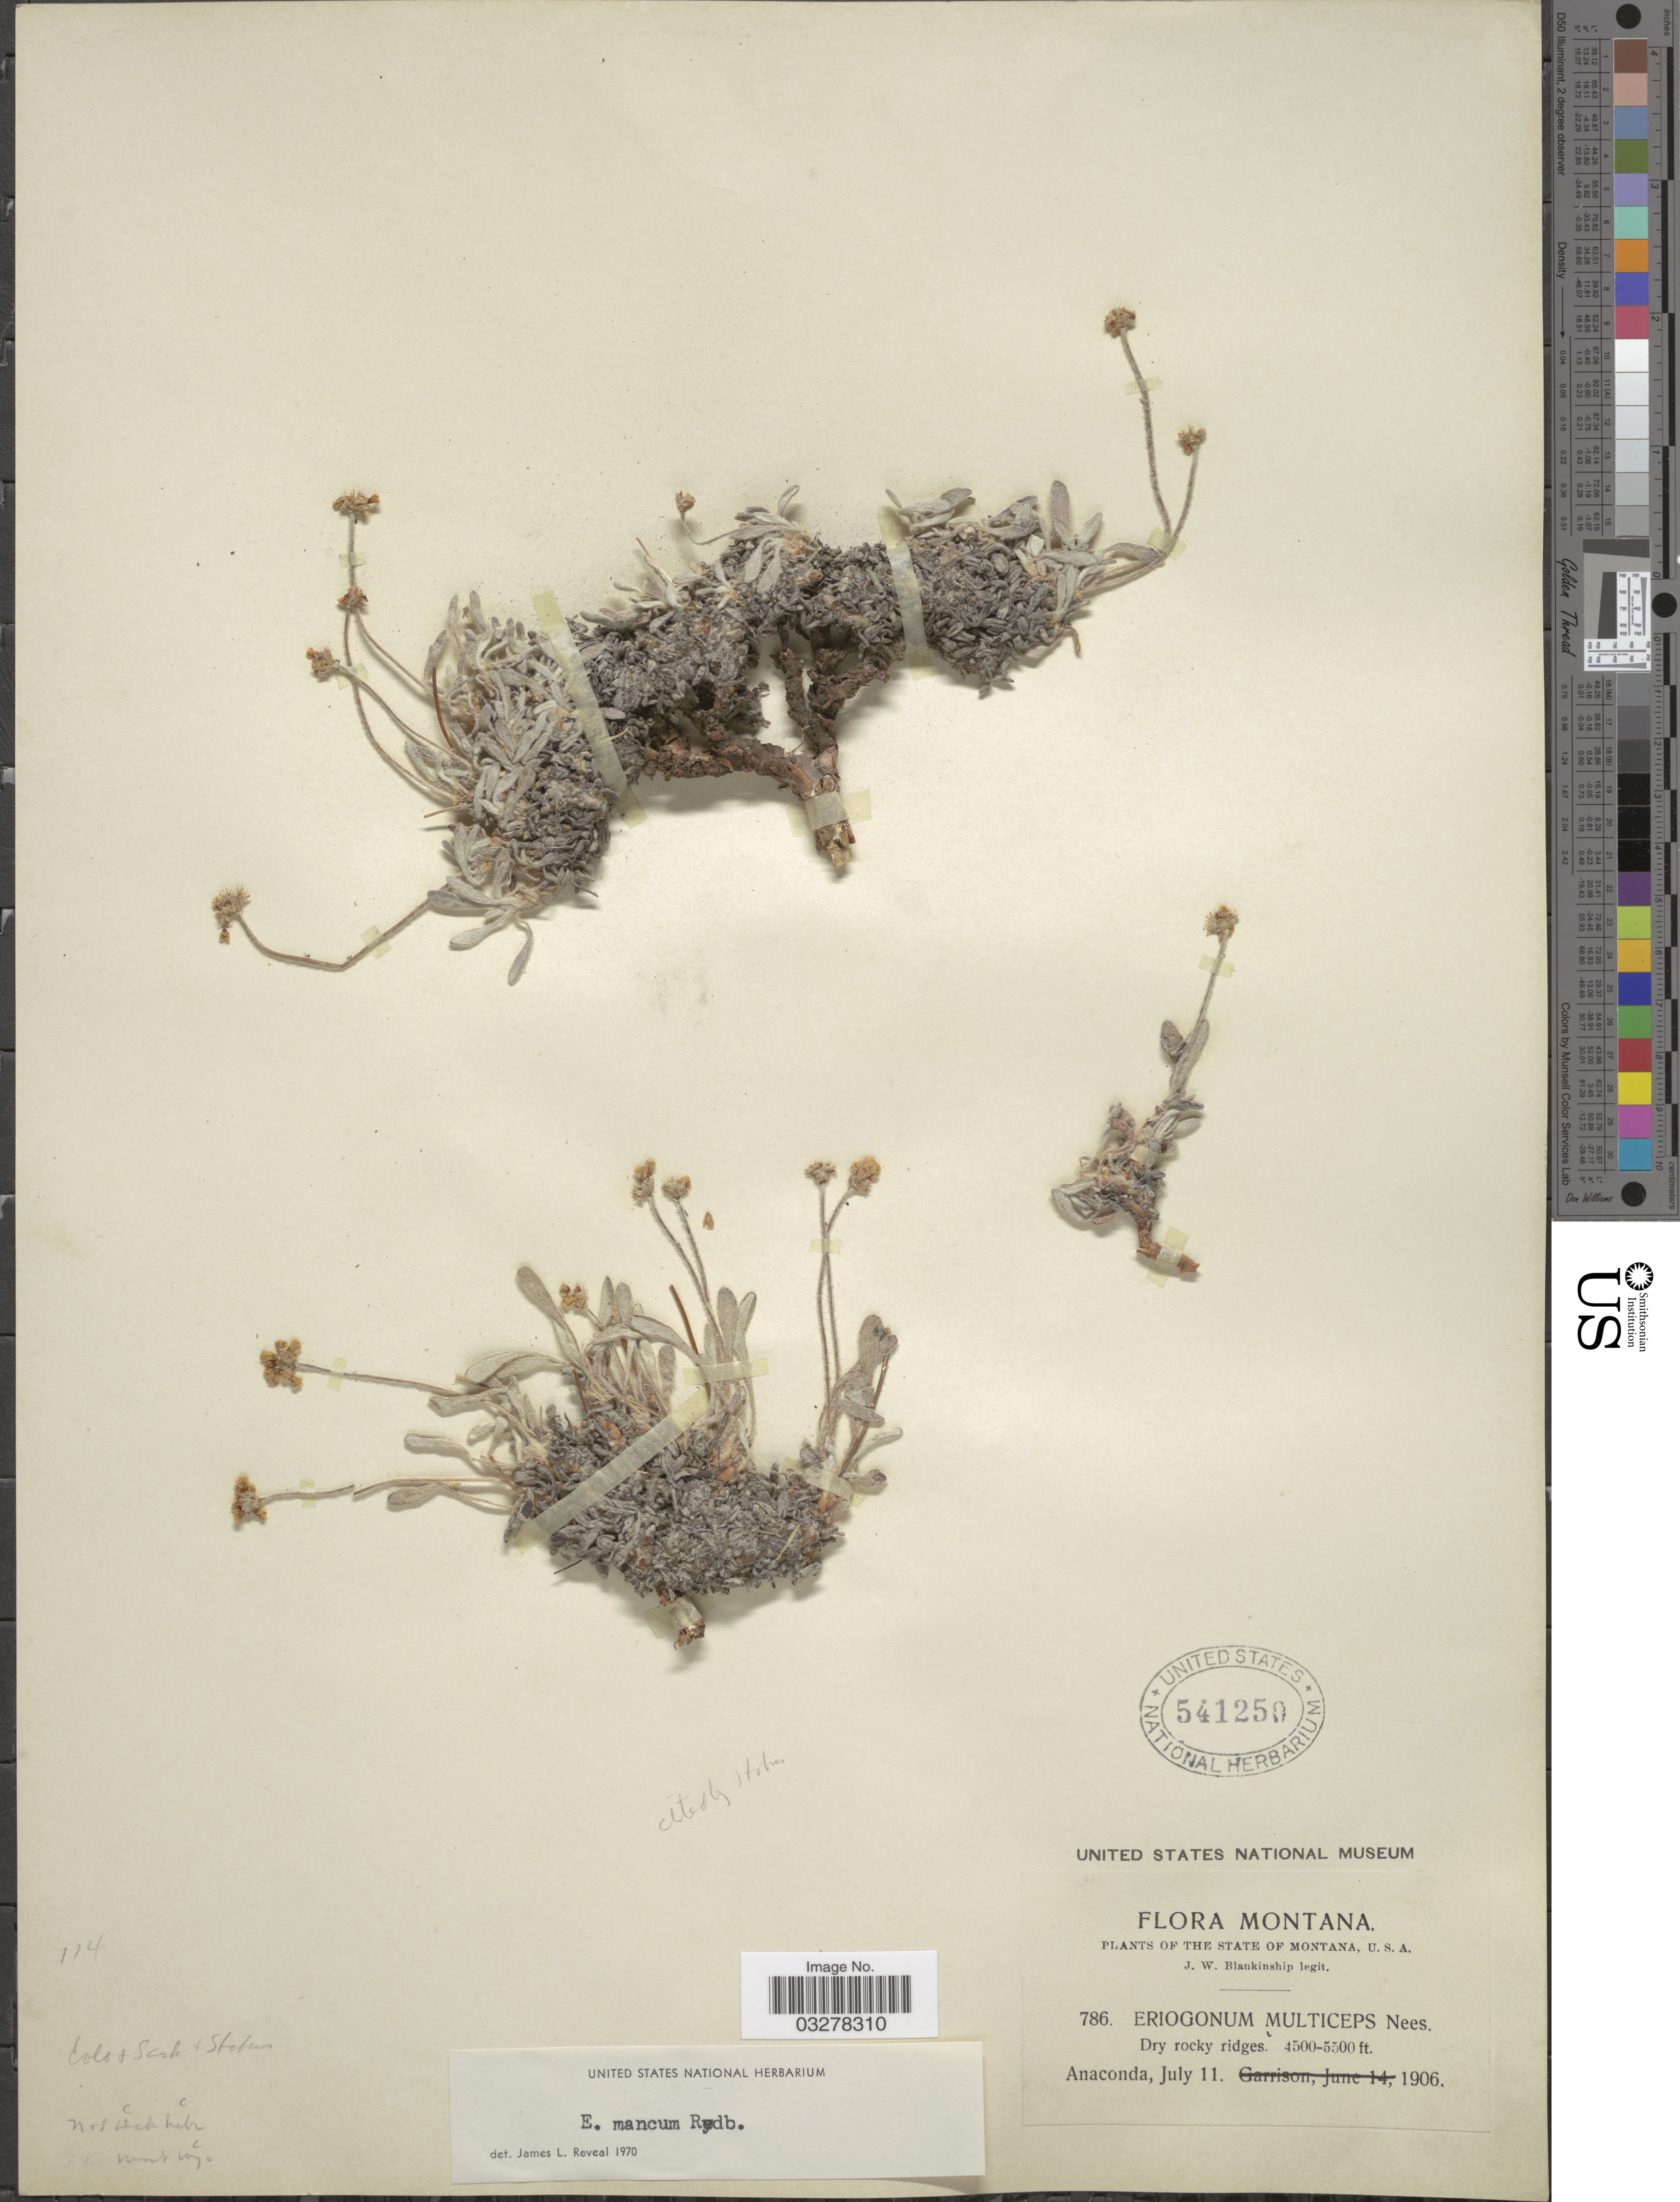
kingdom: Plantae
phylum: Tracheophyta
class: Magnoliopsida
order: Caryophyllales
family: Polygonaceae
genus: Eriogonum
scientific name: Eriogonum mancum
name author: Rydb.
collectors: J. W. Blankinship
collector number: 786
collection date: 1906-07-11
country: United States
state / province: Montana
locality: Dry rocky ridges. Anaconda.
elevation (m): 1372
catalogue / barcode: US 541250